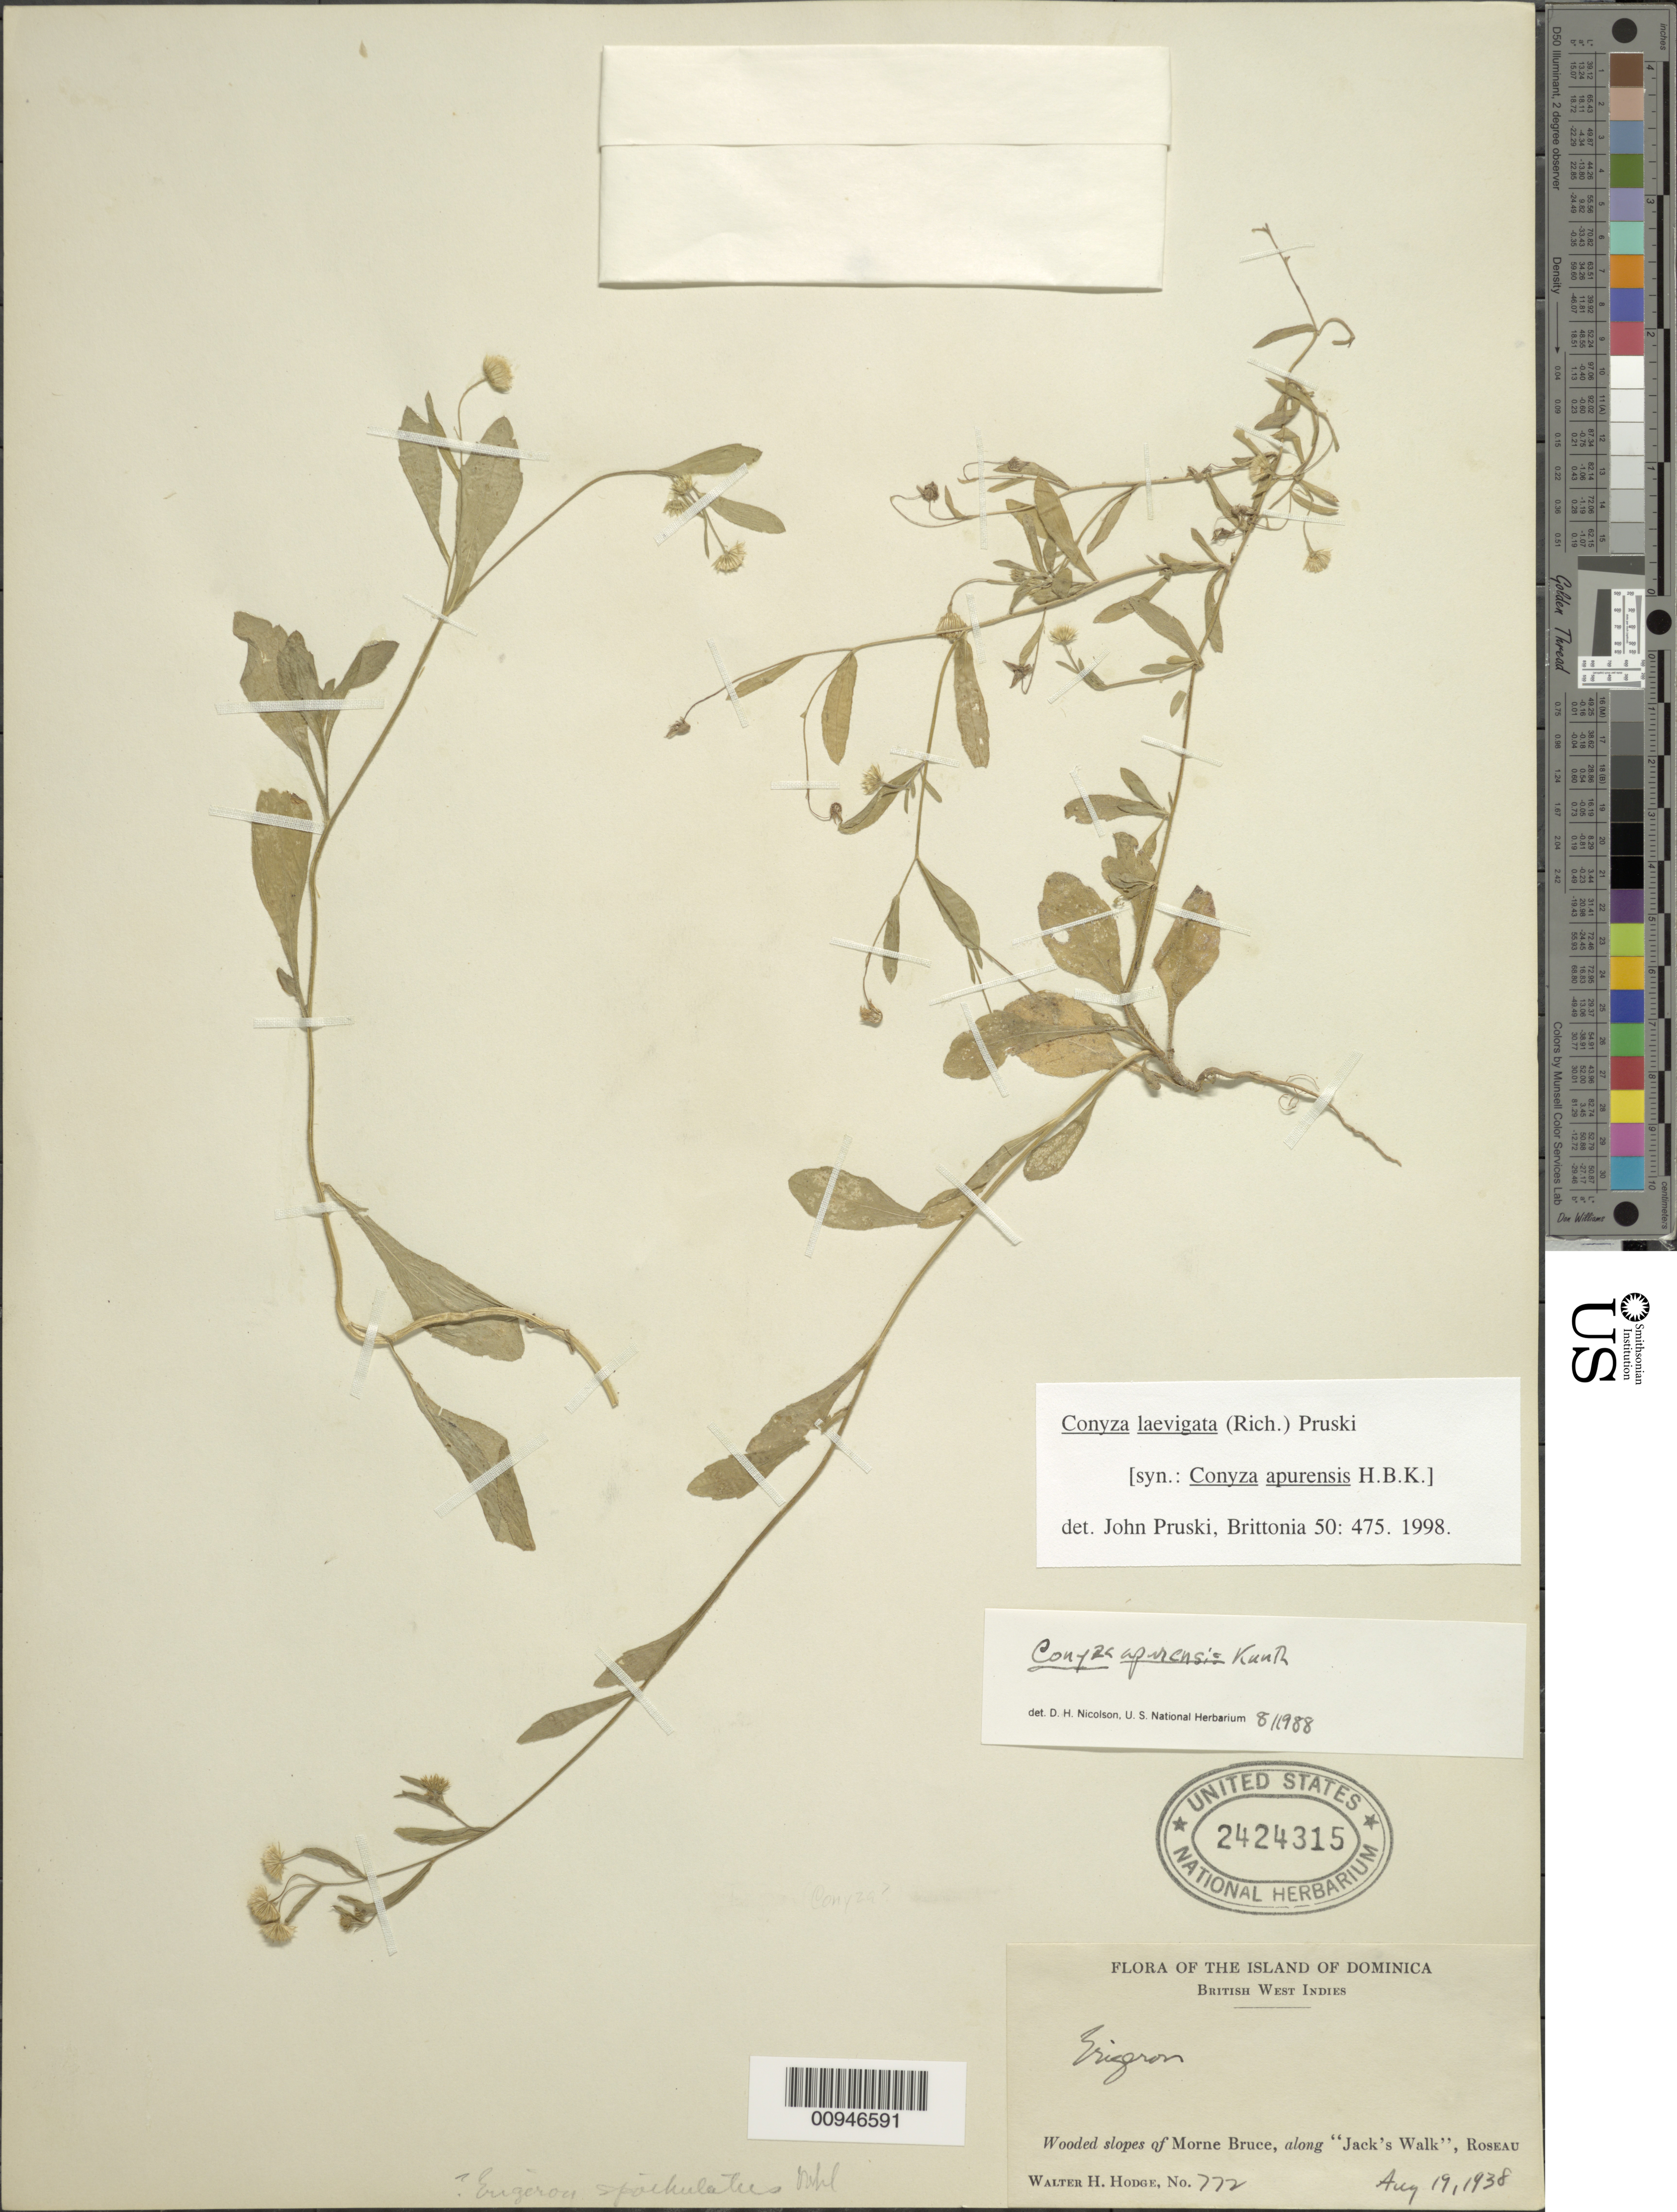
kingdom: Plantae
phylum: Tracheophyta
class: Magnoliopsida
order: Asterales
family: Asteraceae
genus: Conyza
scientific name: Conyza laevigata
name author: (Rich.) Pruski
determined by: Pruski, J. F.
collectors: W. Hodge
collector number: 772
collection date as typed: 19 Aug 1938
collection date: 1938-08-19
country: Dominica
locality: Slopes of Morne Borne, along "Jack's Walk", Roseau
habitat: Wooded slopes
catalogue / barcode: US 2424315